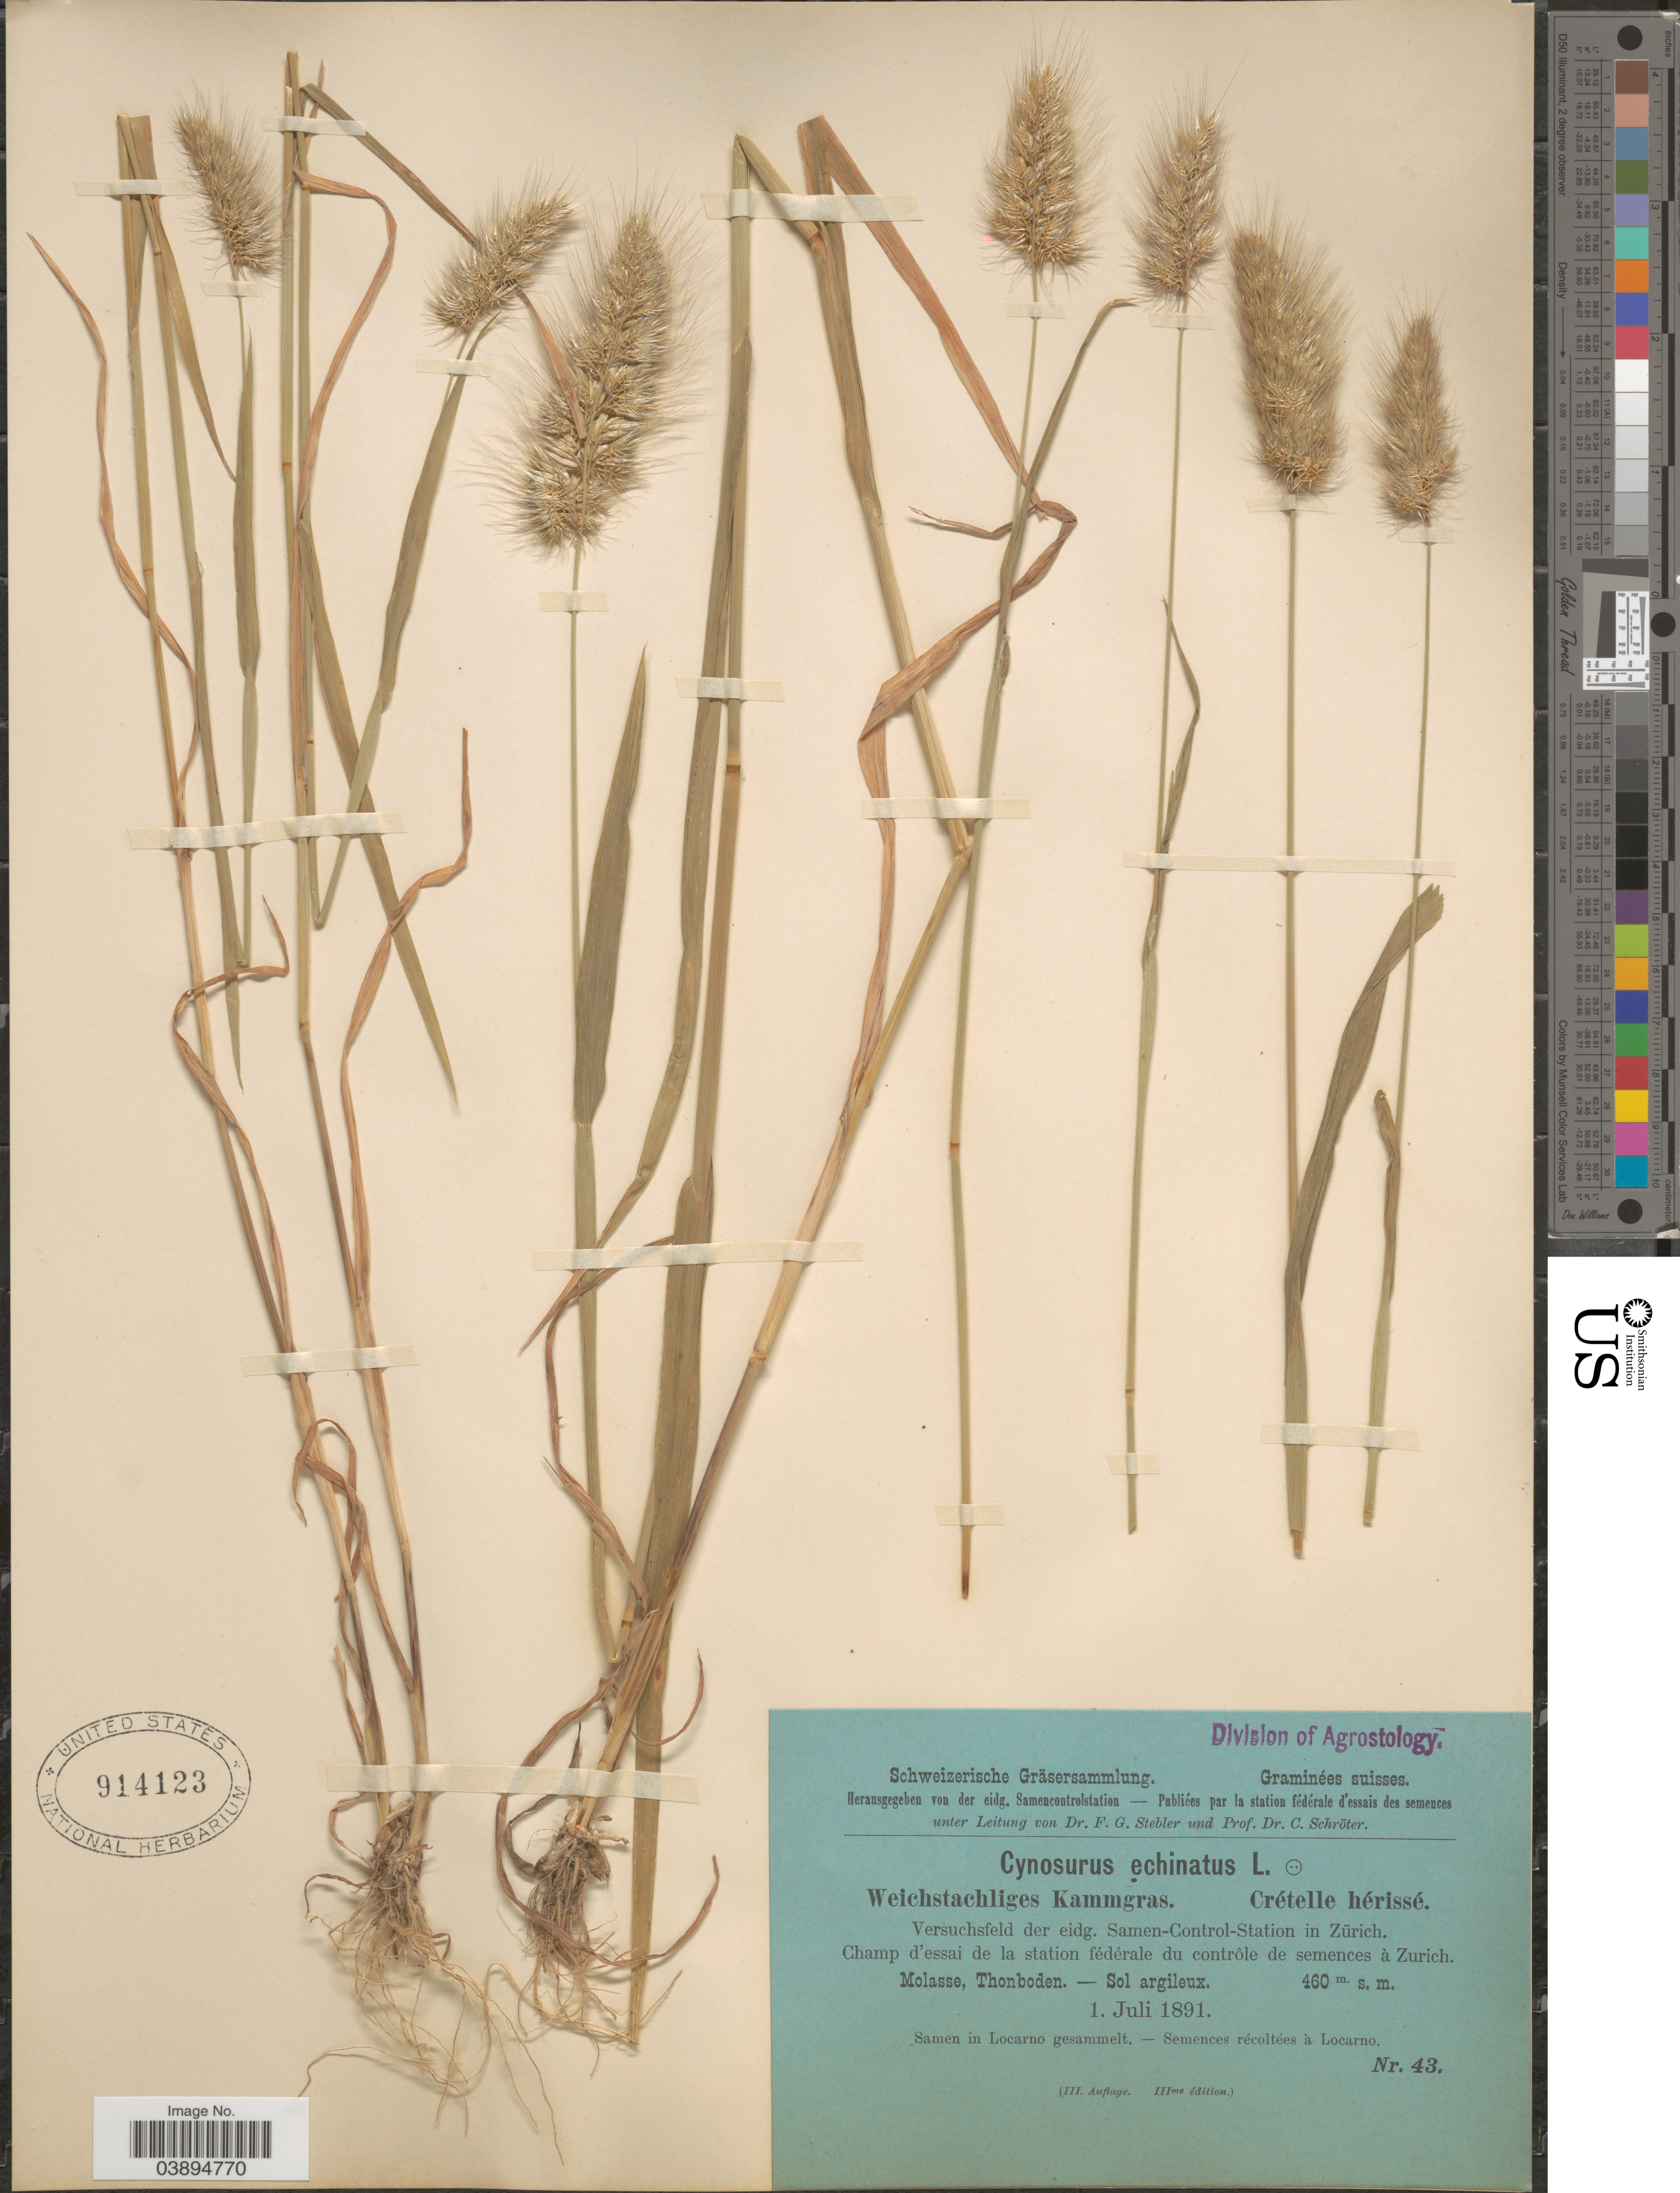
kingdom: Plantae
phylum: Tracheophyta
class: Liliopsida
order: Poales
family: Poaceae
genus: Cynosurus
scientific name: Cynosurus echinatus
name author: L.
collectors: Stebler, F.G. & Schröter, C.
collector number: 43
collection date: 1891-07-01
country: Switzerland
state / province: Zurich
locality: Suisses. Versuchsfeld der eidg. Samen-Control-Station in Zürich. Champ d'essai de la station fédérale du contrôle de semences à Zurich. Molasse, Thonboden.- Sol argileux.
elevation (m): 460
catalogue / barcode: US 914123